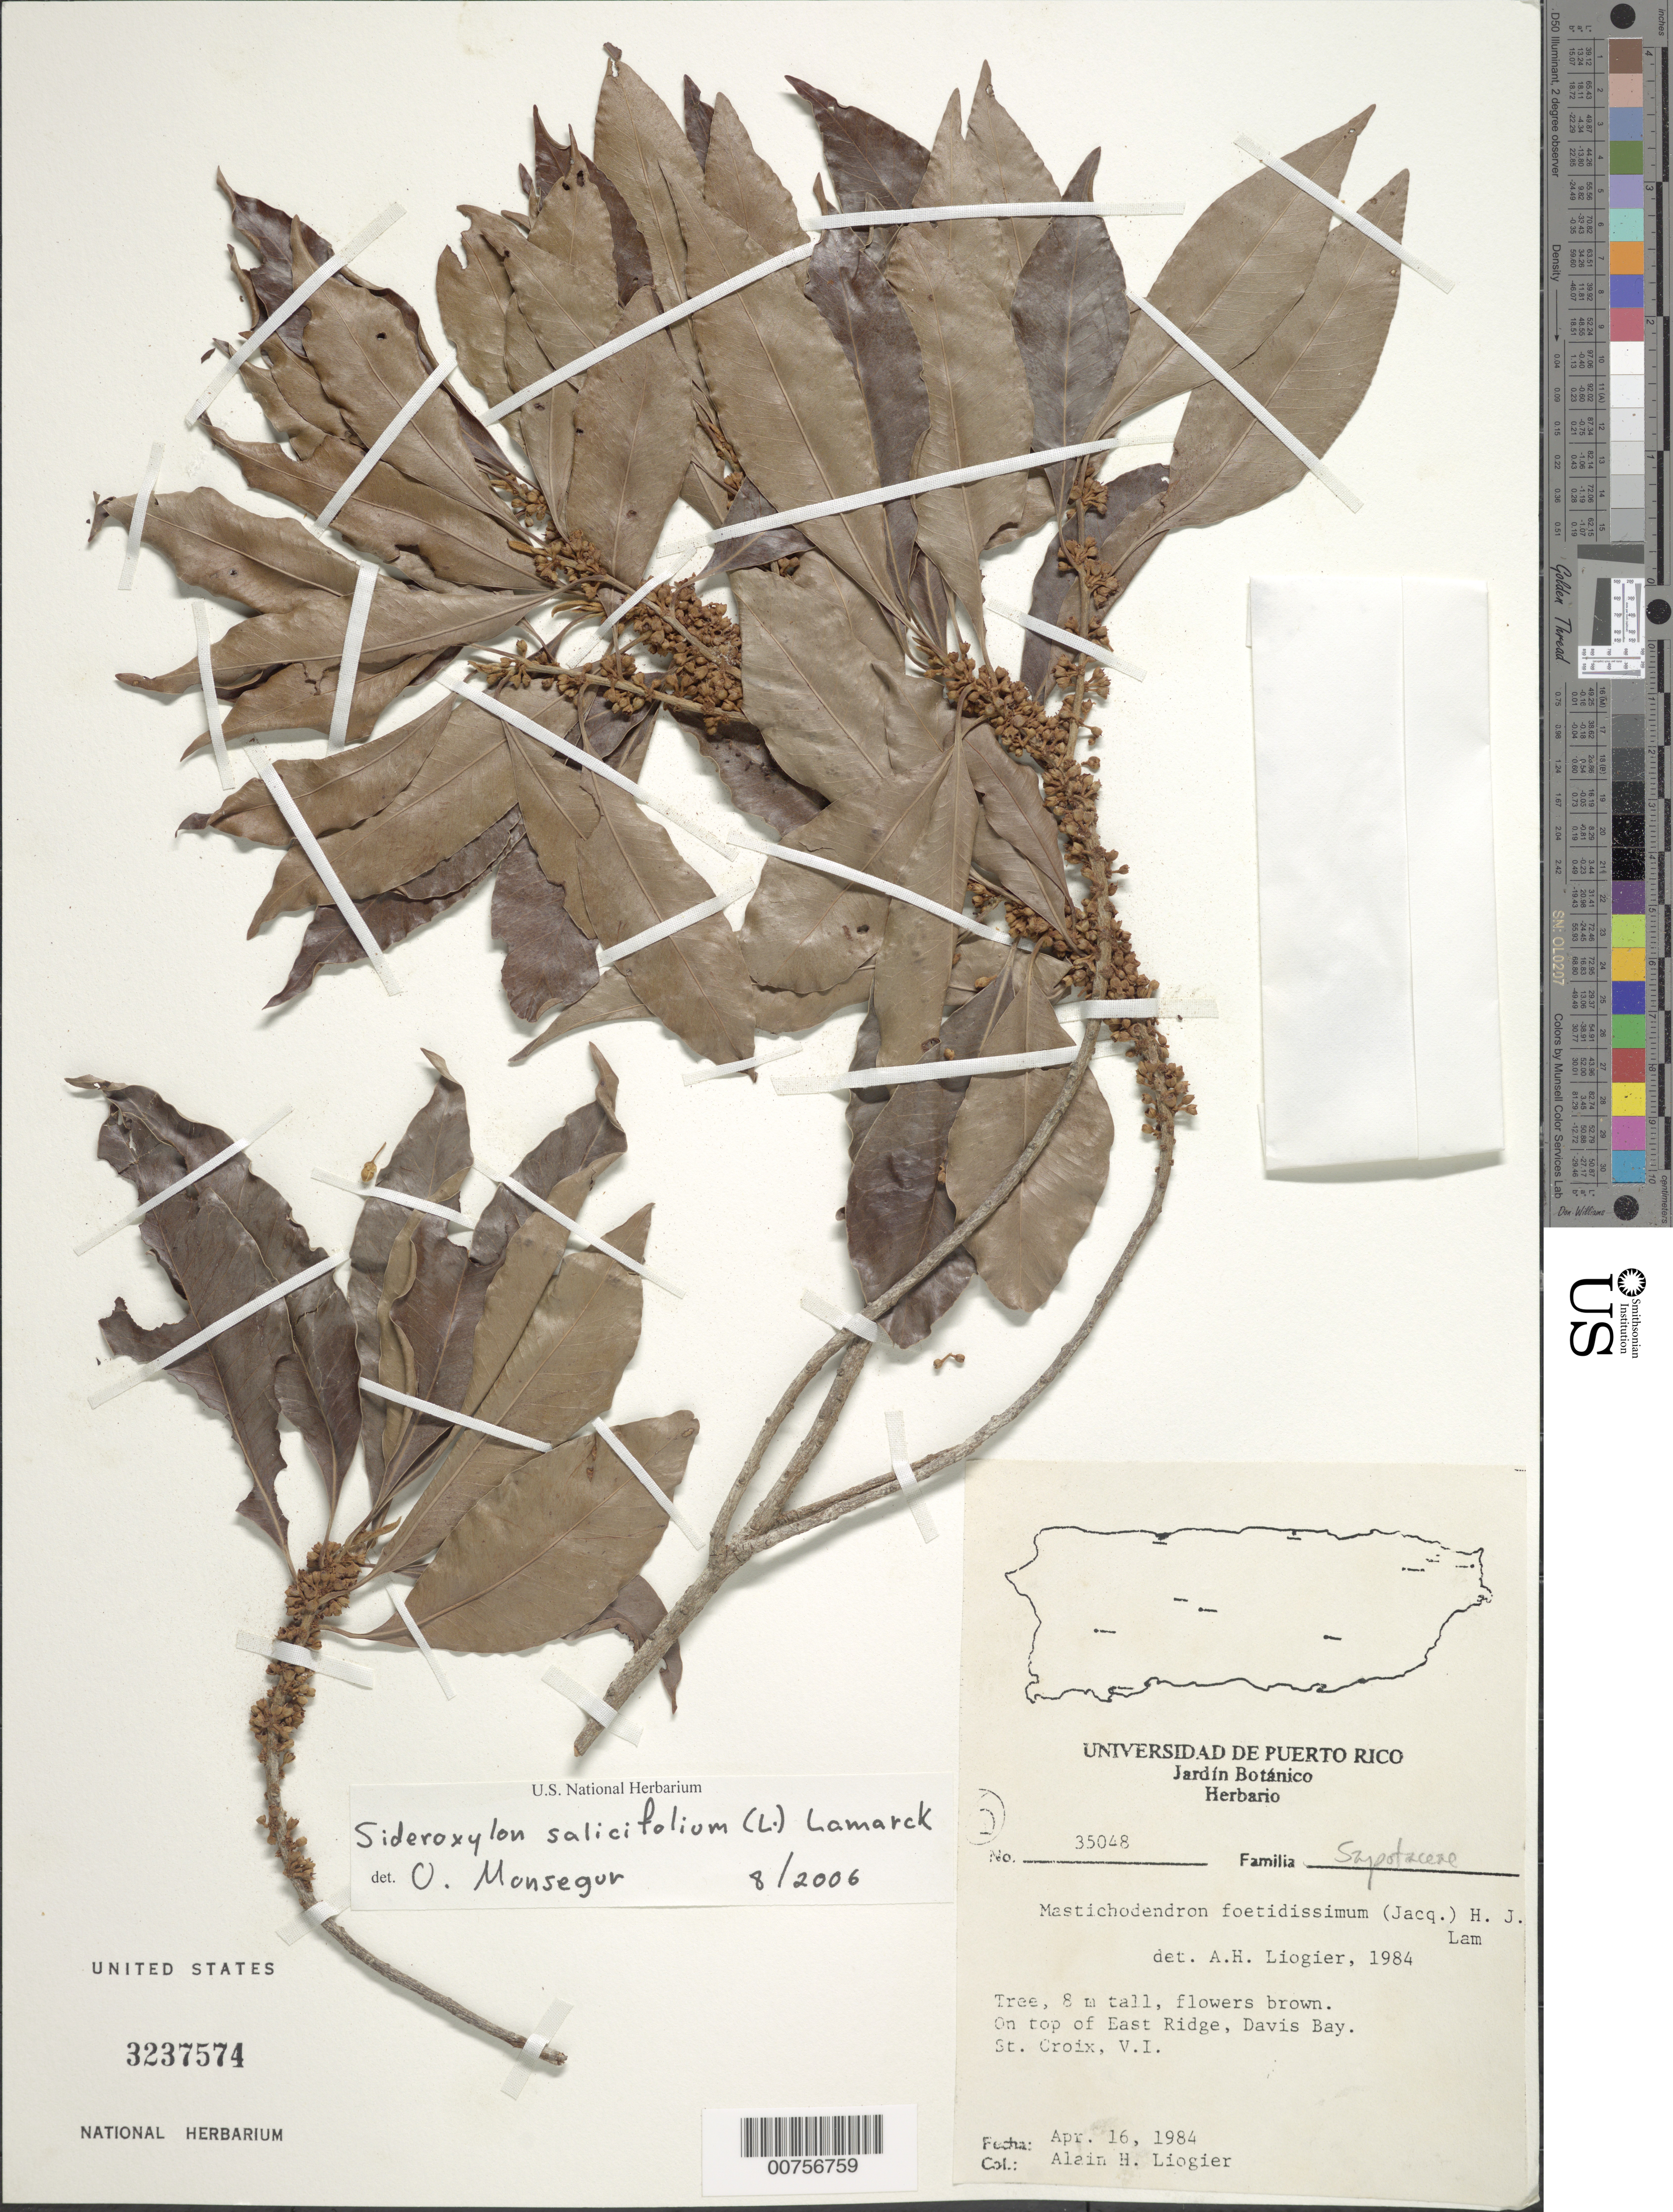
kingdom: Plantae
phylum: Tracheophyta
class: Magnoliopsida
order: Ericales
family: Sapotaceae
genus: Sideroxylon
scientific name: Sideroxylon foetidissimum subsp. foetidissimum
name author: Jacq.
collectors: A. H. Liogier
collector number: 35048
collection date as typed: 16 Apr 1984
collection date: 1984-04-16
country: U.S. Virgin Islands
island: St. Croix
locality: On top of East Ridge, Davis Bay.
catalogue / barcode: US 3237574